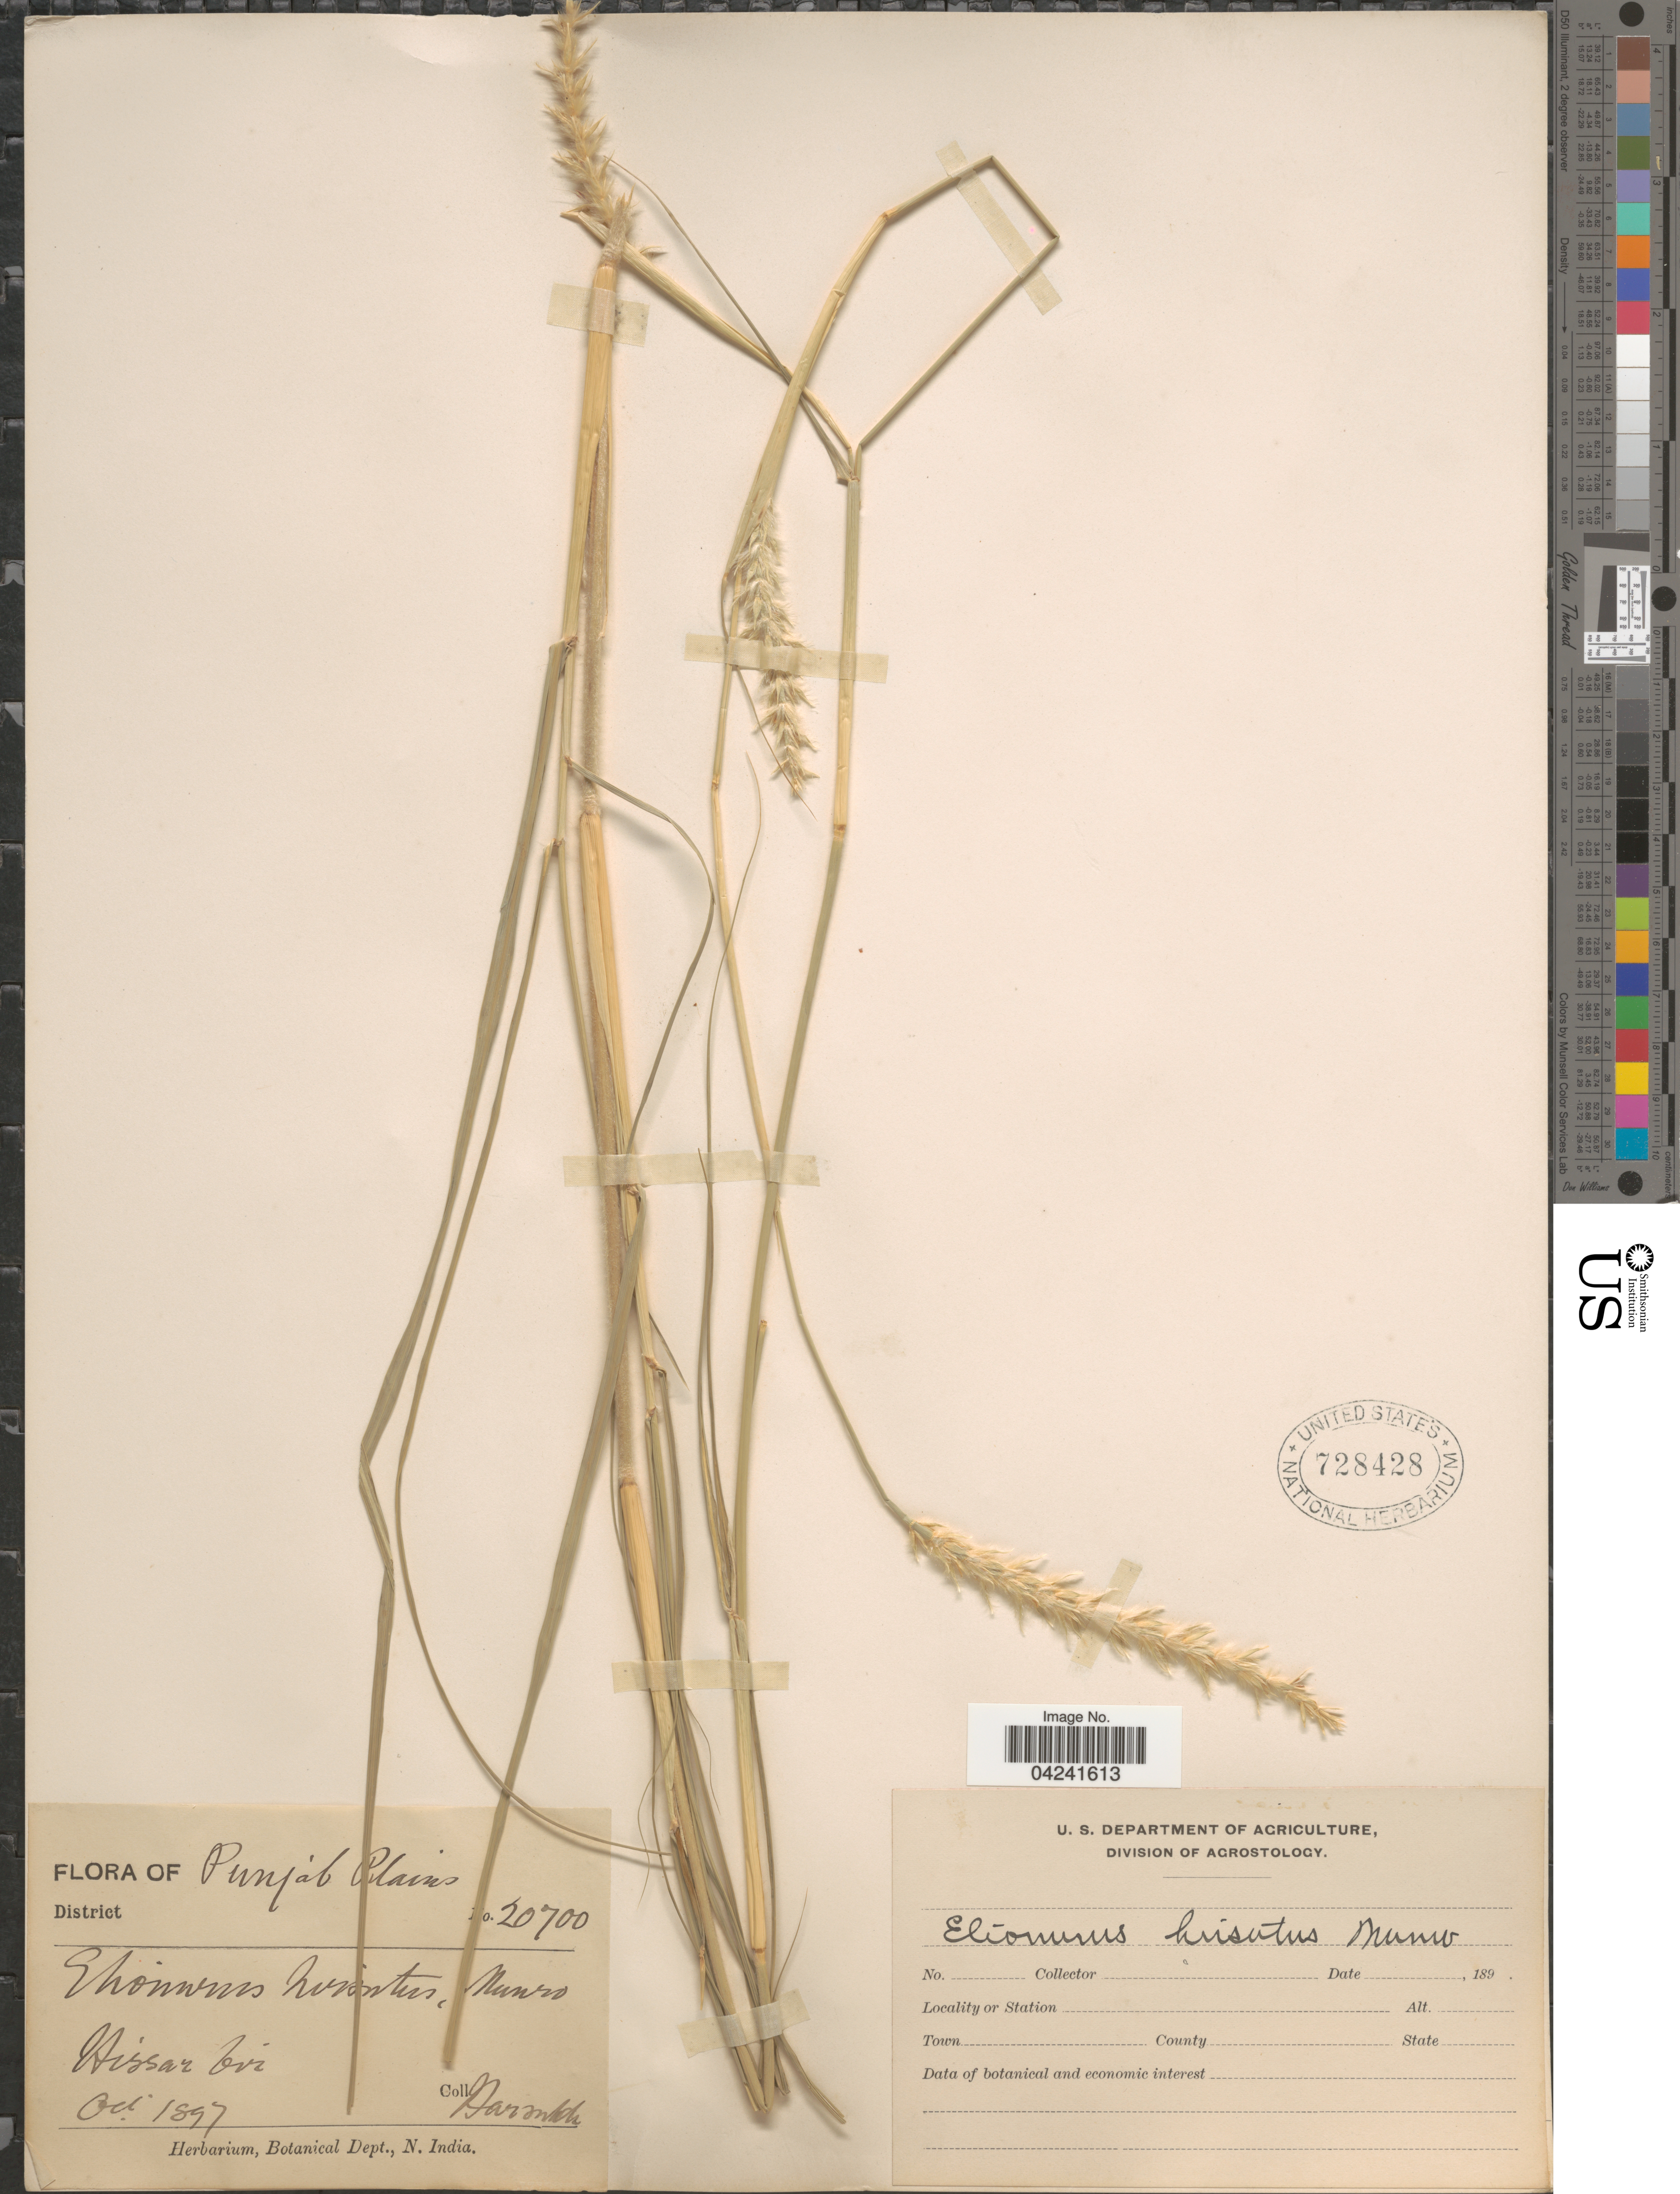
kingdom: Plantae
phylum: Tracheophyta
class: Liliopsida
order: Poales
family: Poaceae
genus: Lasiurus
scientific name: Lasiurus scindicus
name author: Henr.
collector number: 20700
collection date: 1897-10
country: India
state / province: Punjab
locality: Punjab Plains. Hissar bir.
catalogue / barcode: US 728428